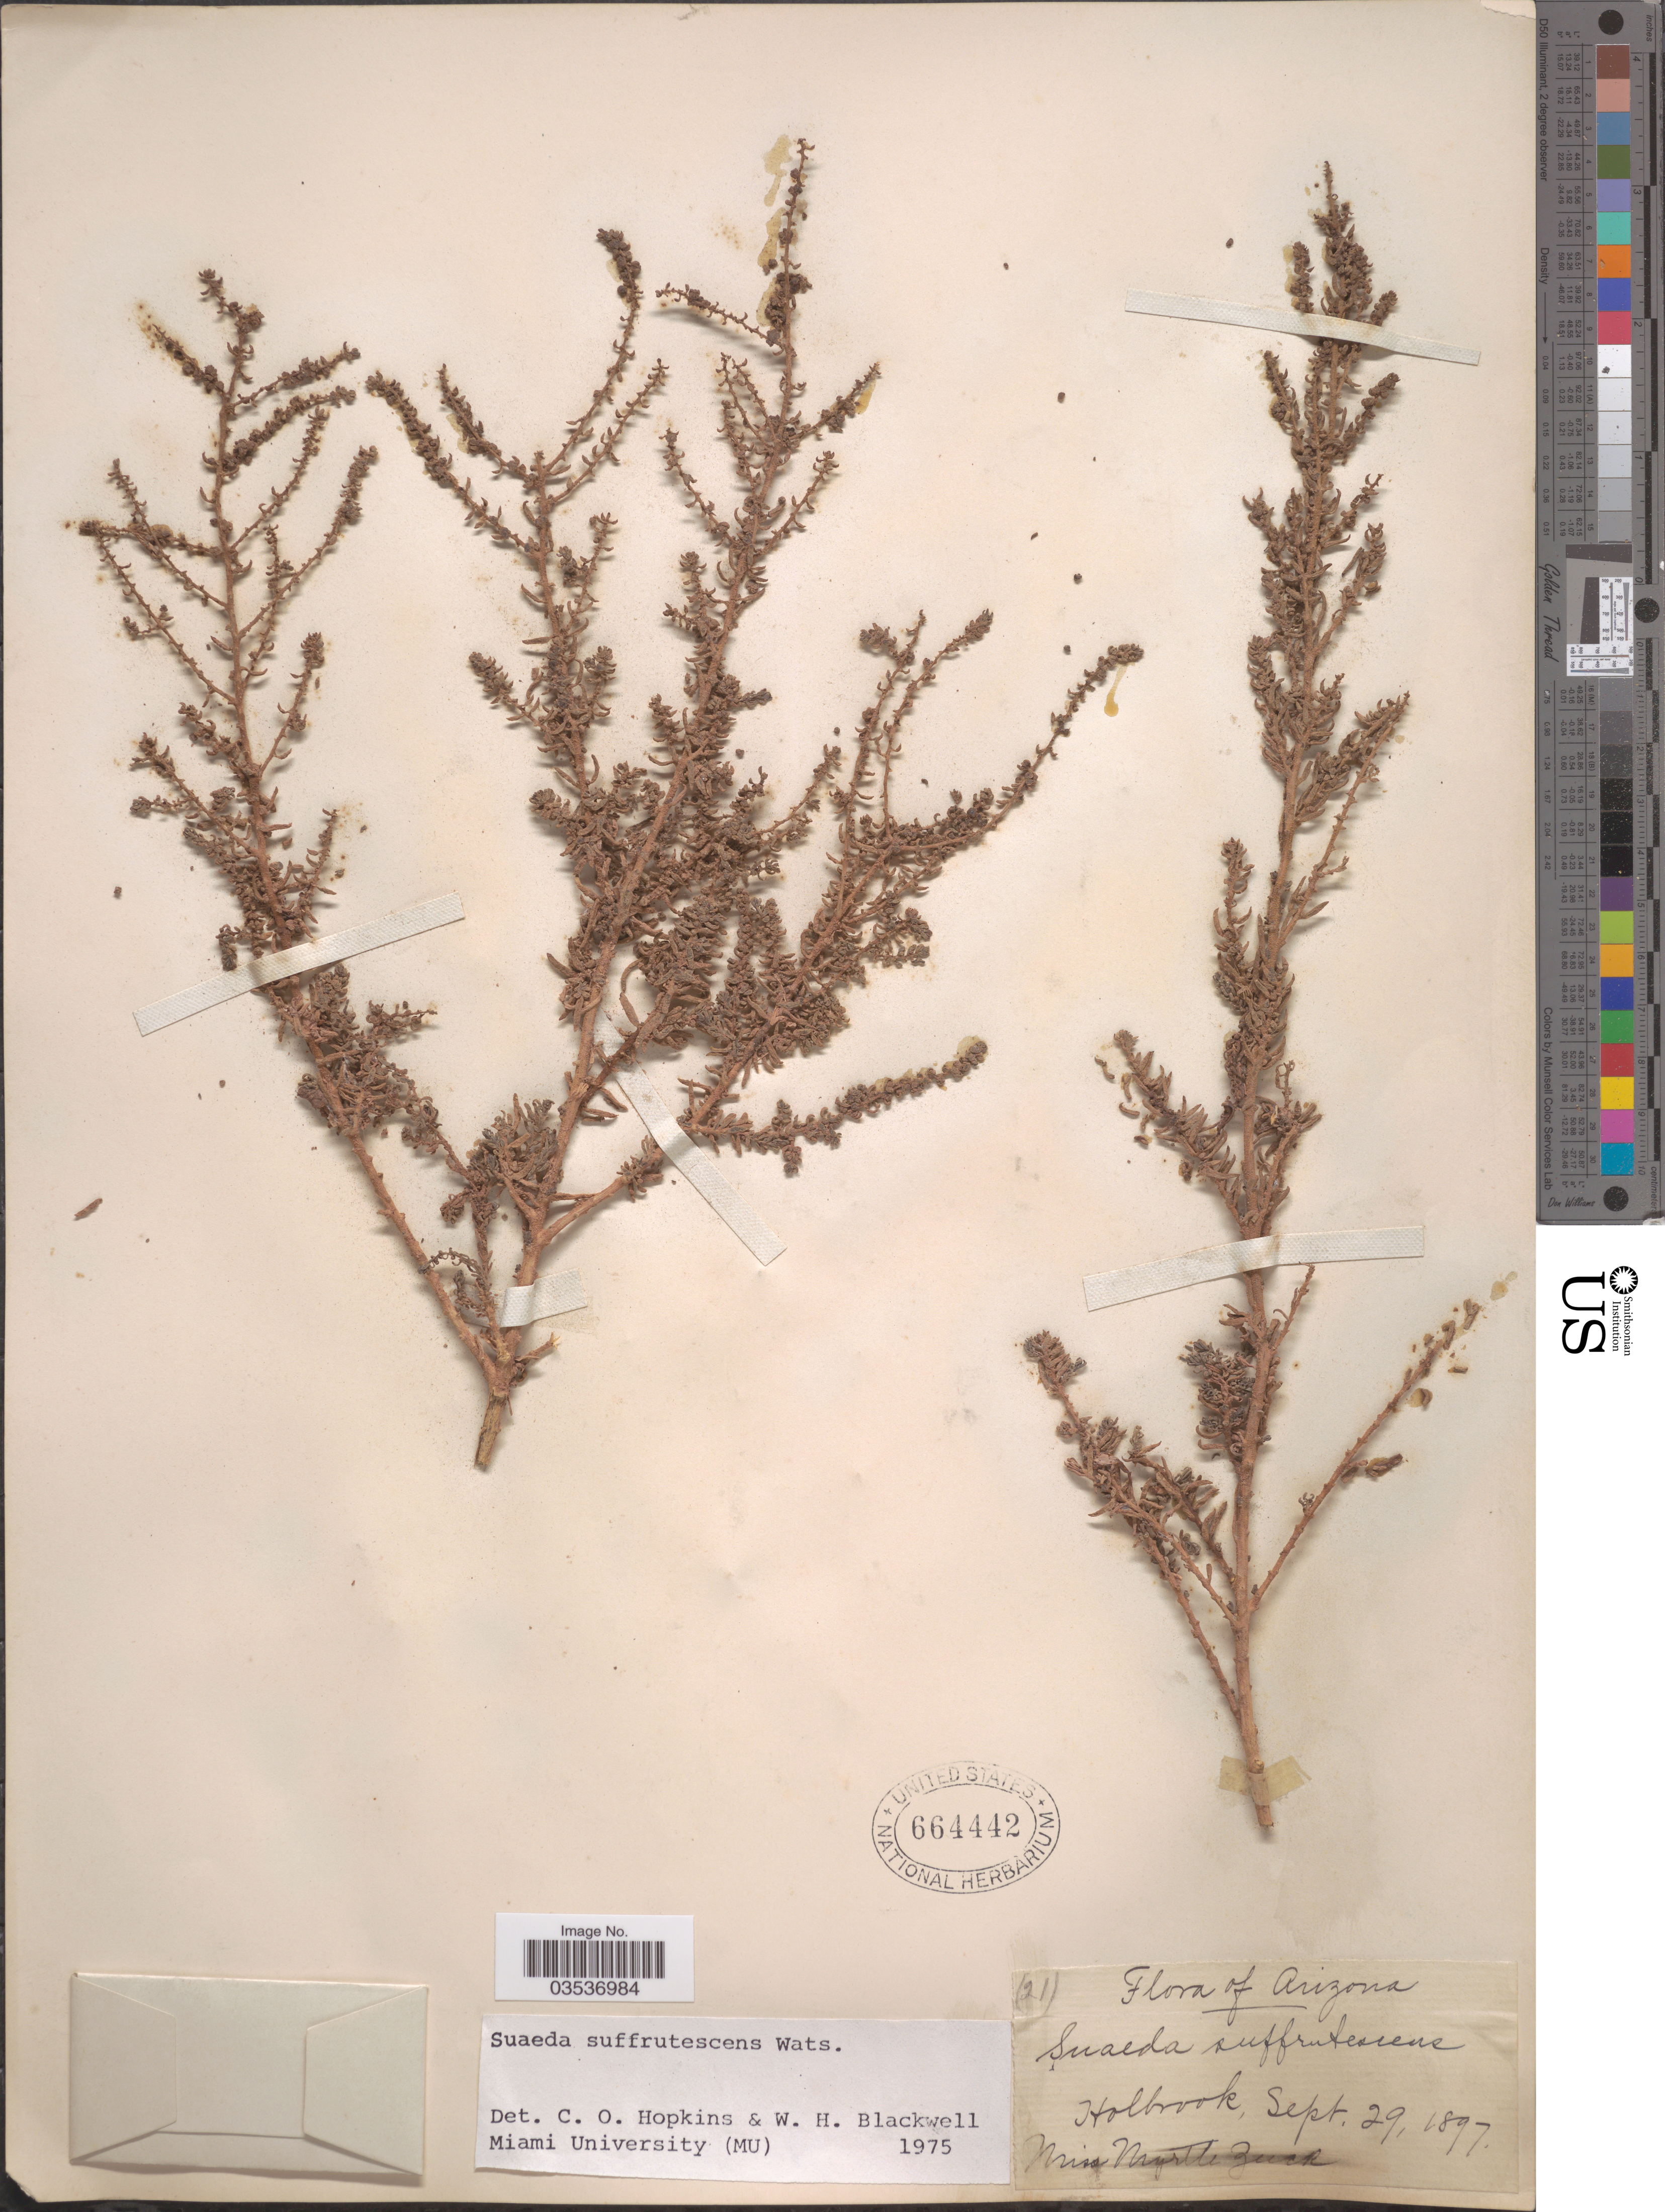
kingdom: Plantae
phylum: Tracheophyta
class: Magnoliopsida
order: Caryophyllales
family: Amaranthaceae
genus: Suaeda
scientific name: Suaeda suffrutescens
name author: S. Watson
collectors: M. Zuck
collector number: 21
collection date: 1897-09-29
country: United States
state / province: Arizona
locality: Holbrook.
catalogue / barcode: US 664442